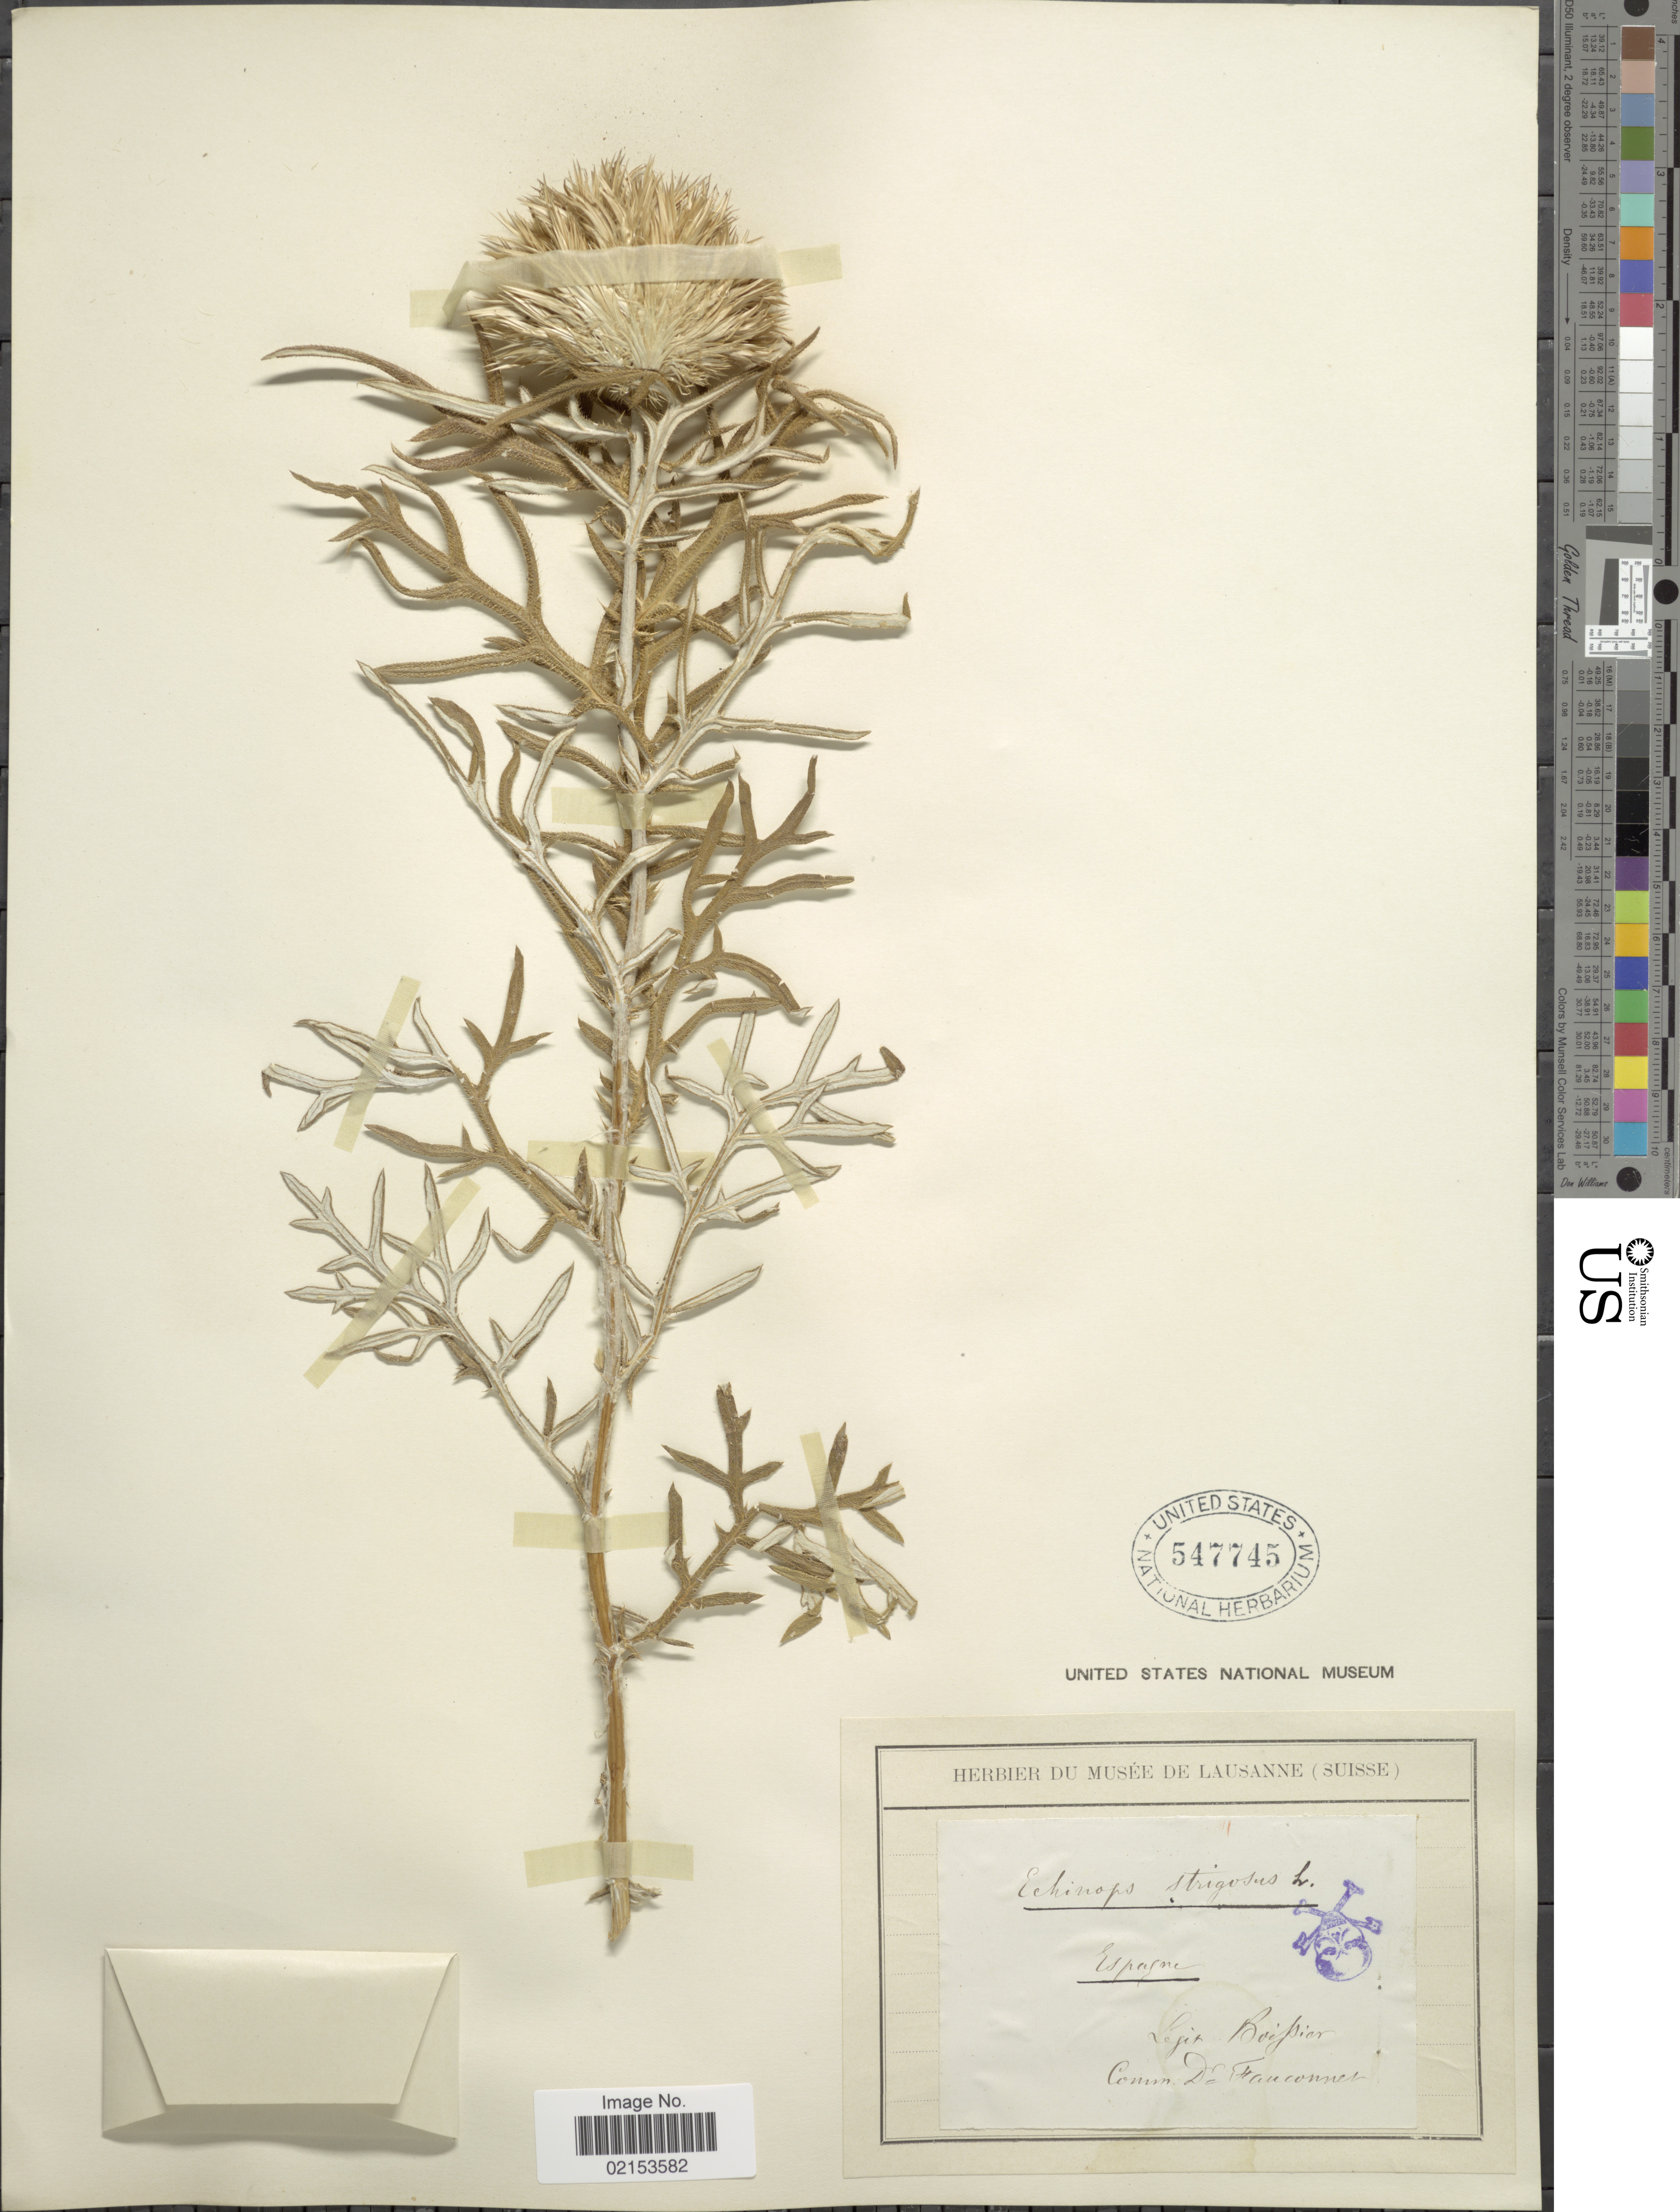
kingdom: Plantae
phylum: Tracheophyta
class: Magnoliopsida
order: Asterales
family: Asteraceae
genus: Echinops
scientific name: Echinops strigosus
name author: L.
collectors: -- Boissier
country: Spain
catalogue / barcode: US 547745